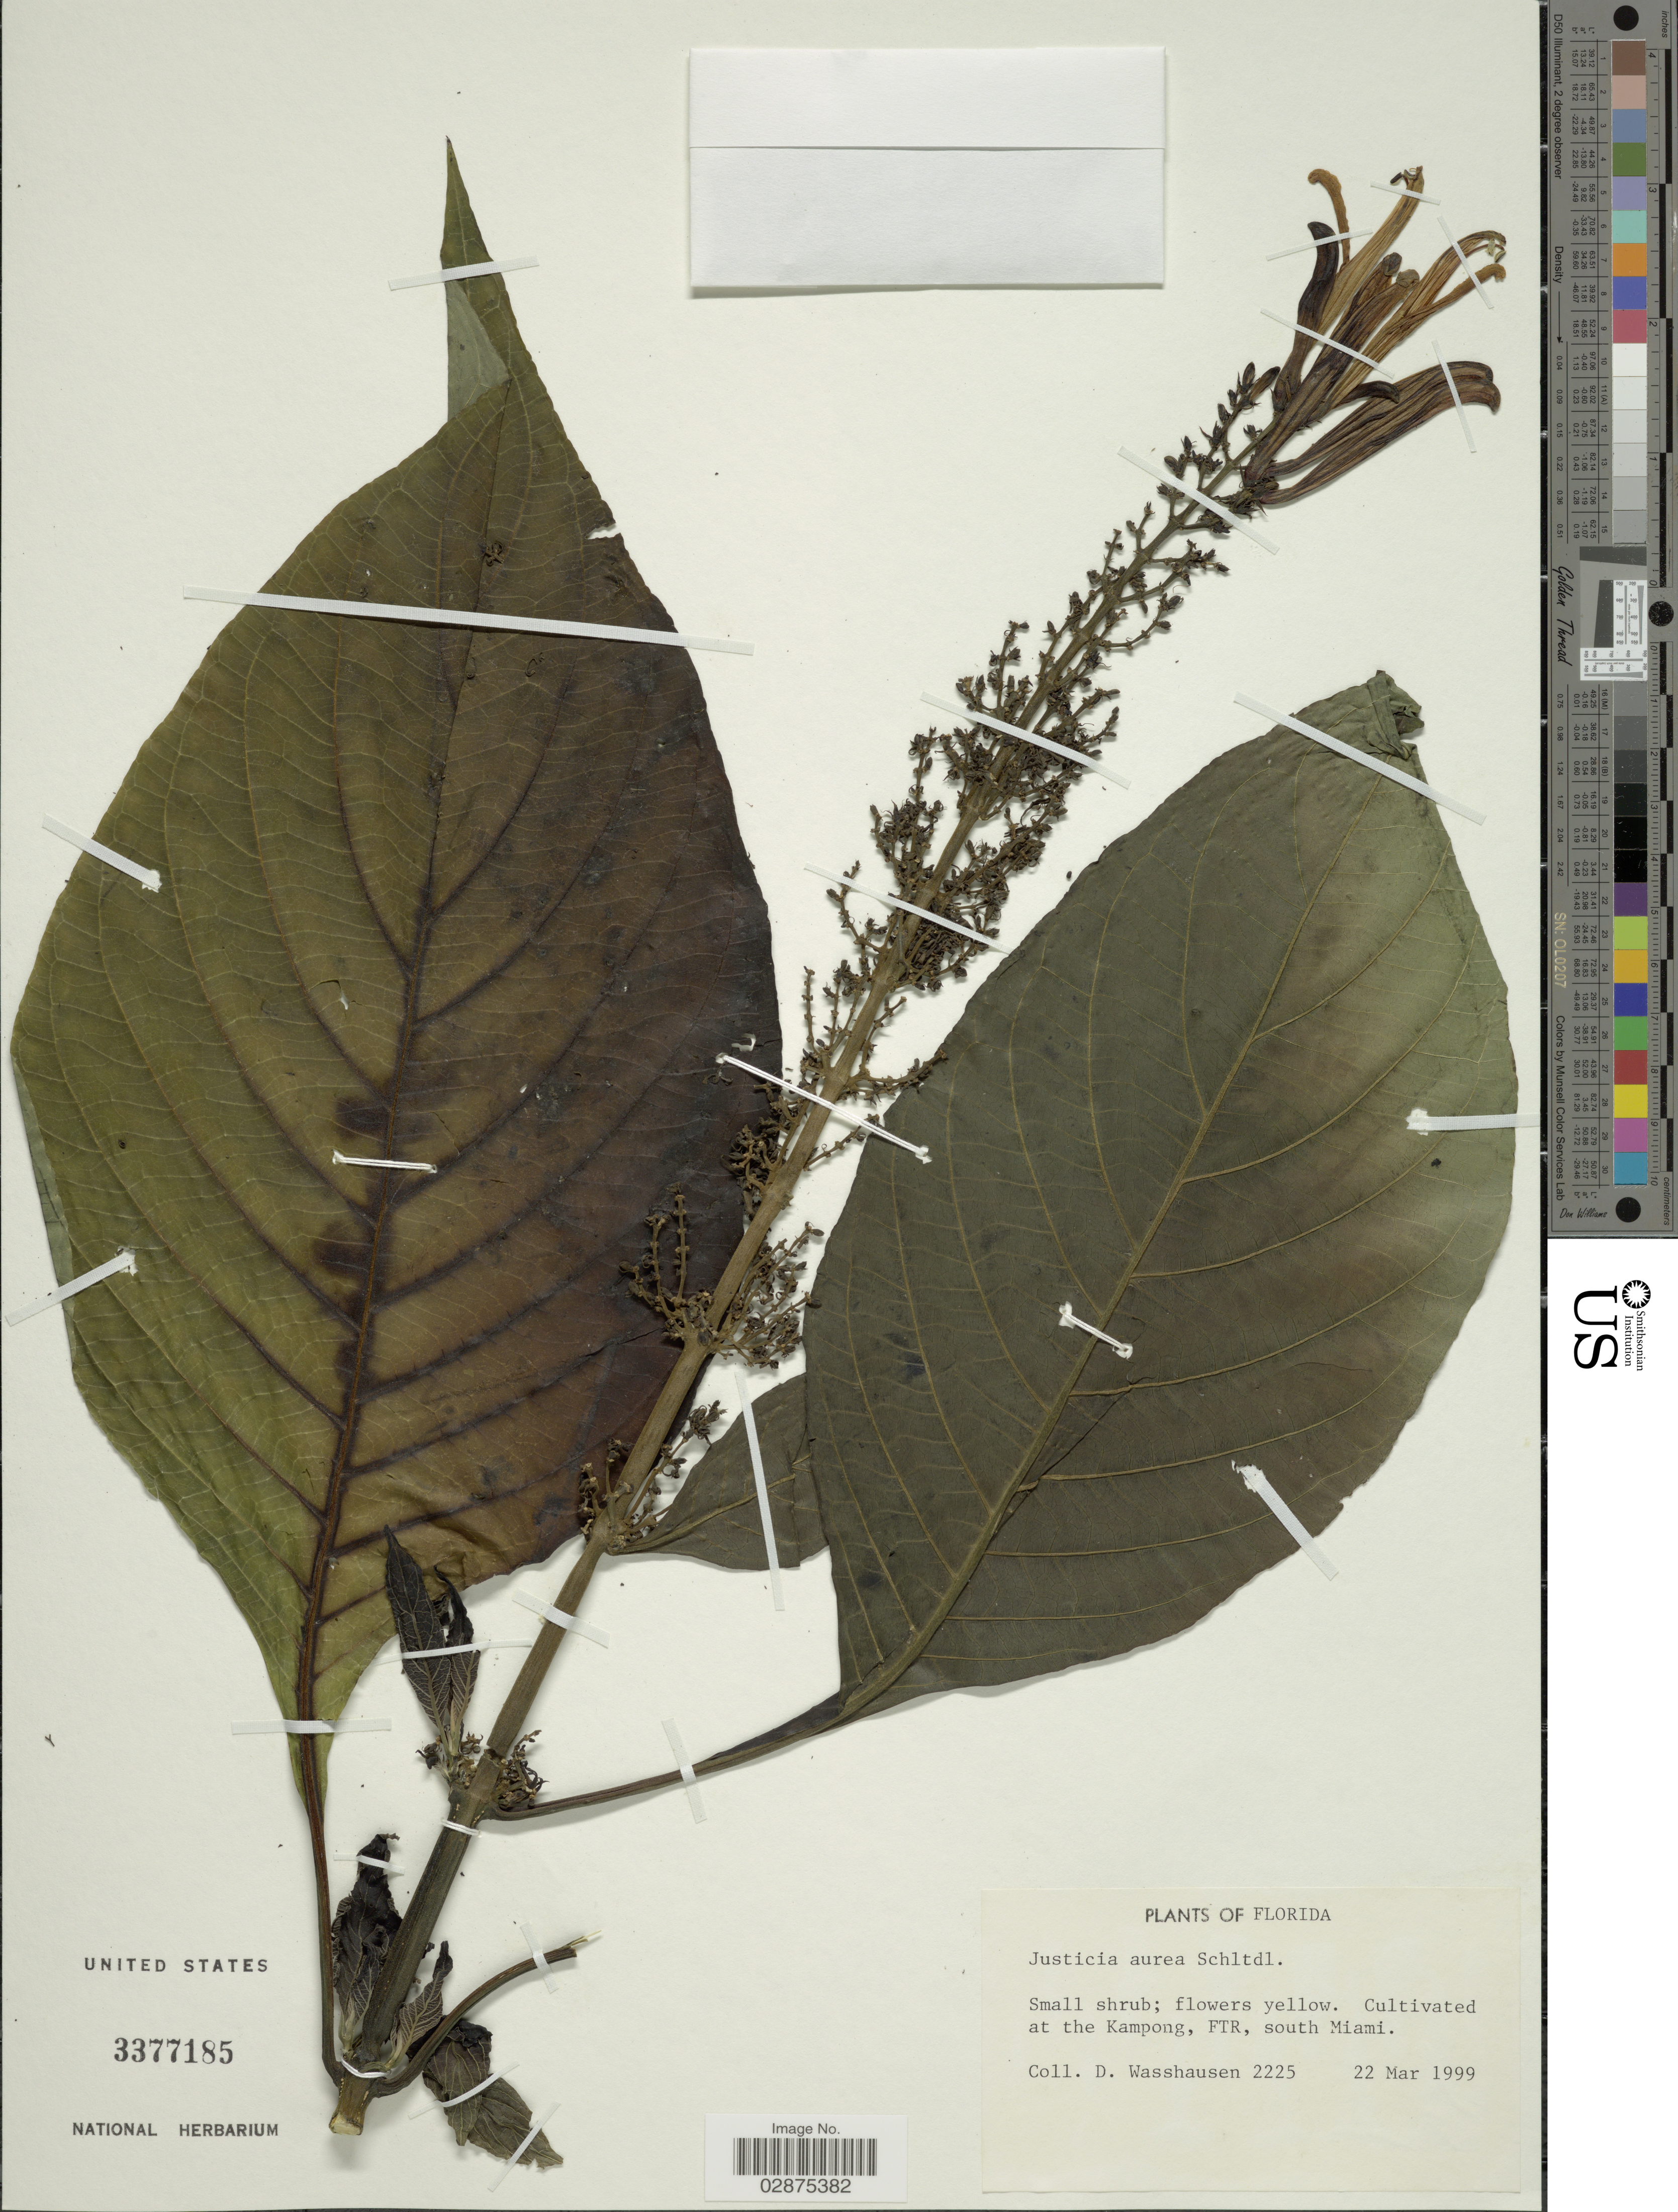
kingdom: Plantae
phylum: Tracheophyta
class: Magnoliopsida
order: Lamiales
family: Acanthaceae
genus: Justicia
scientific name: Justicia aurea f. erythrantha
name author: (Standl. & Steyerm.) D.N. Gibson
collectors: D. C. Wasshausen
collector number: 2225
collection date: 1999-03-22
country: United States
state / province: Florida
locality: Cultiavted at the Kampong, FTR, south Miami.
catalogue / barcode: US 3377185